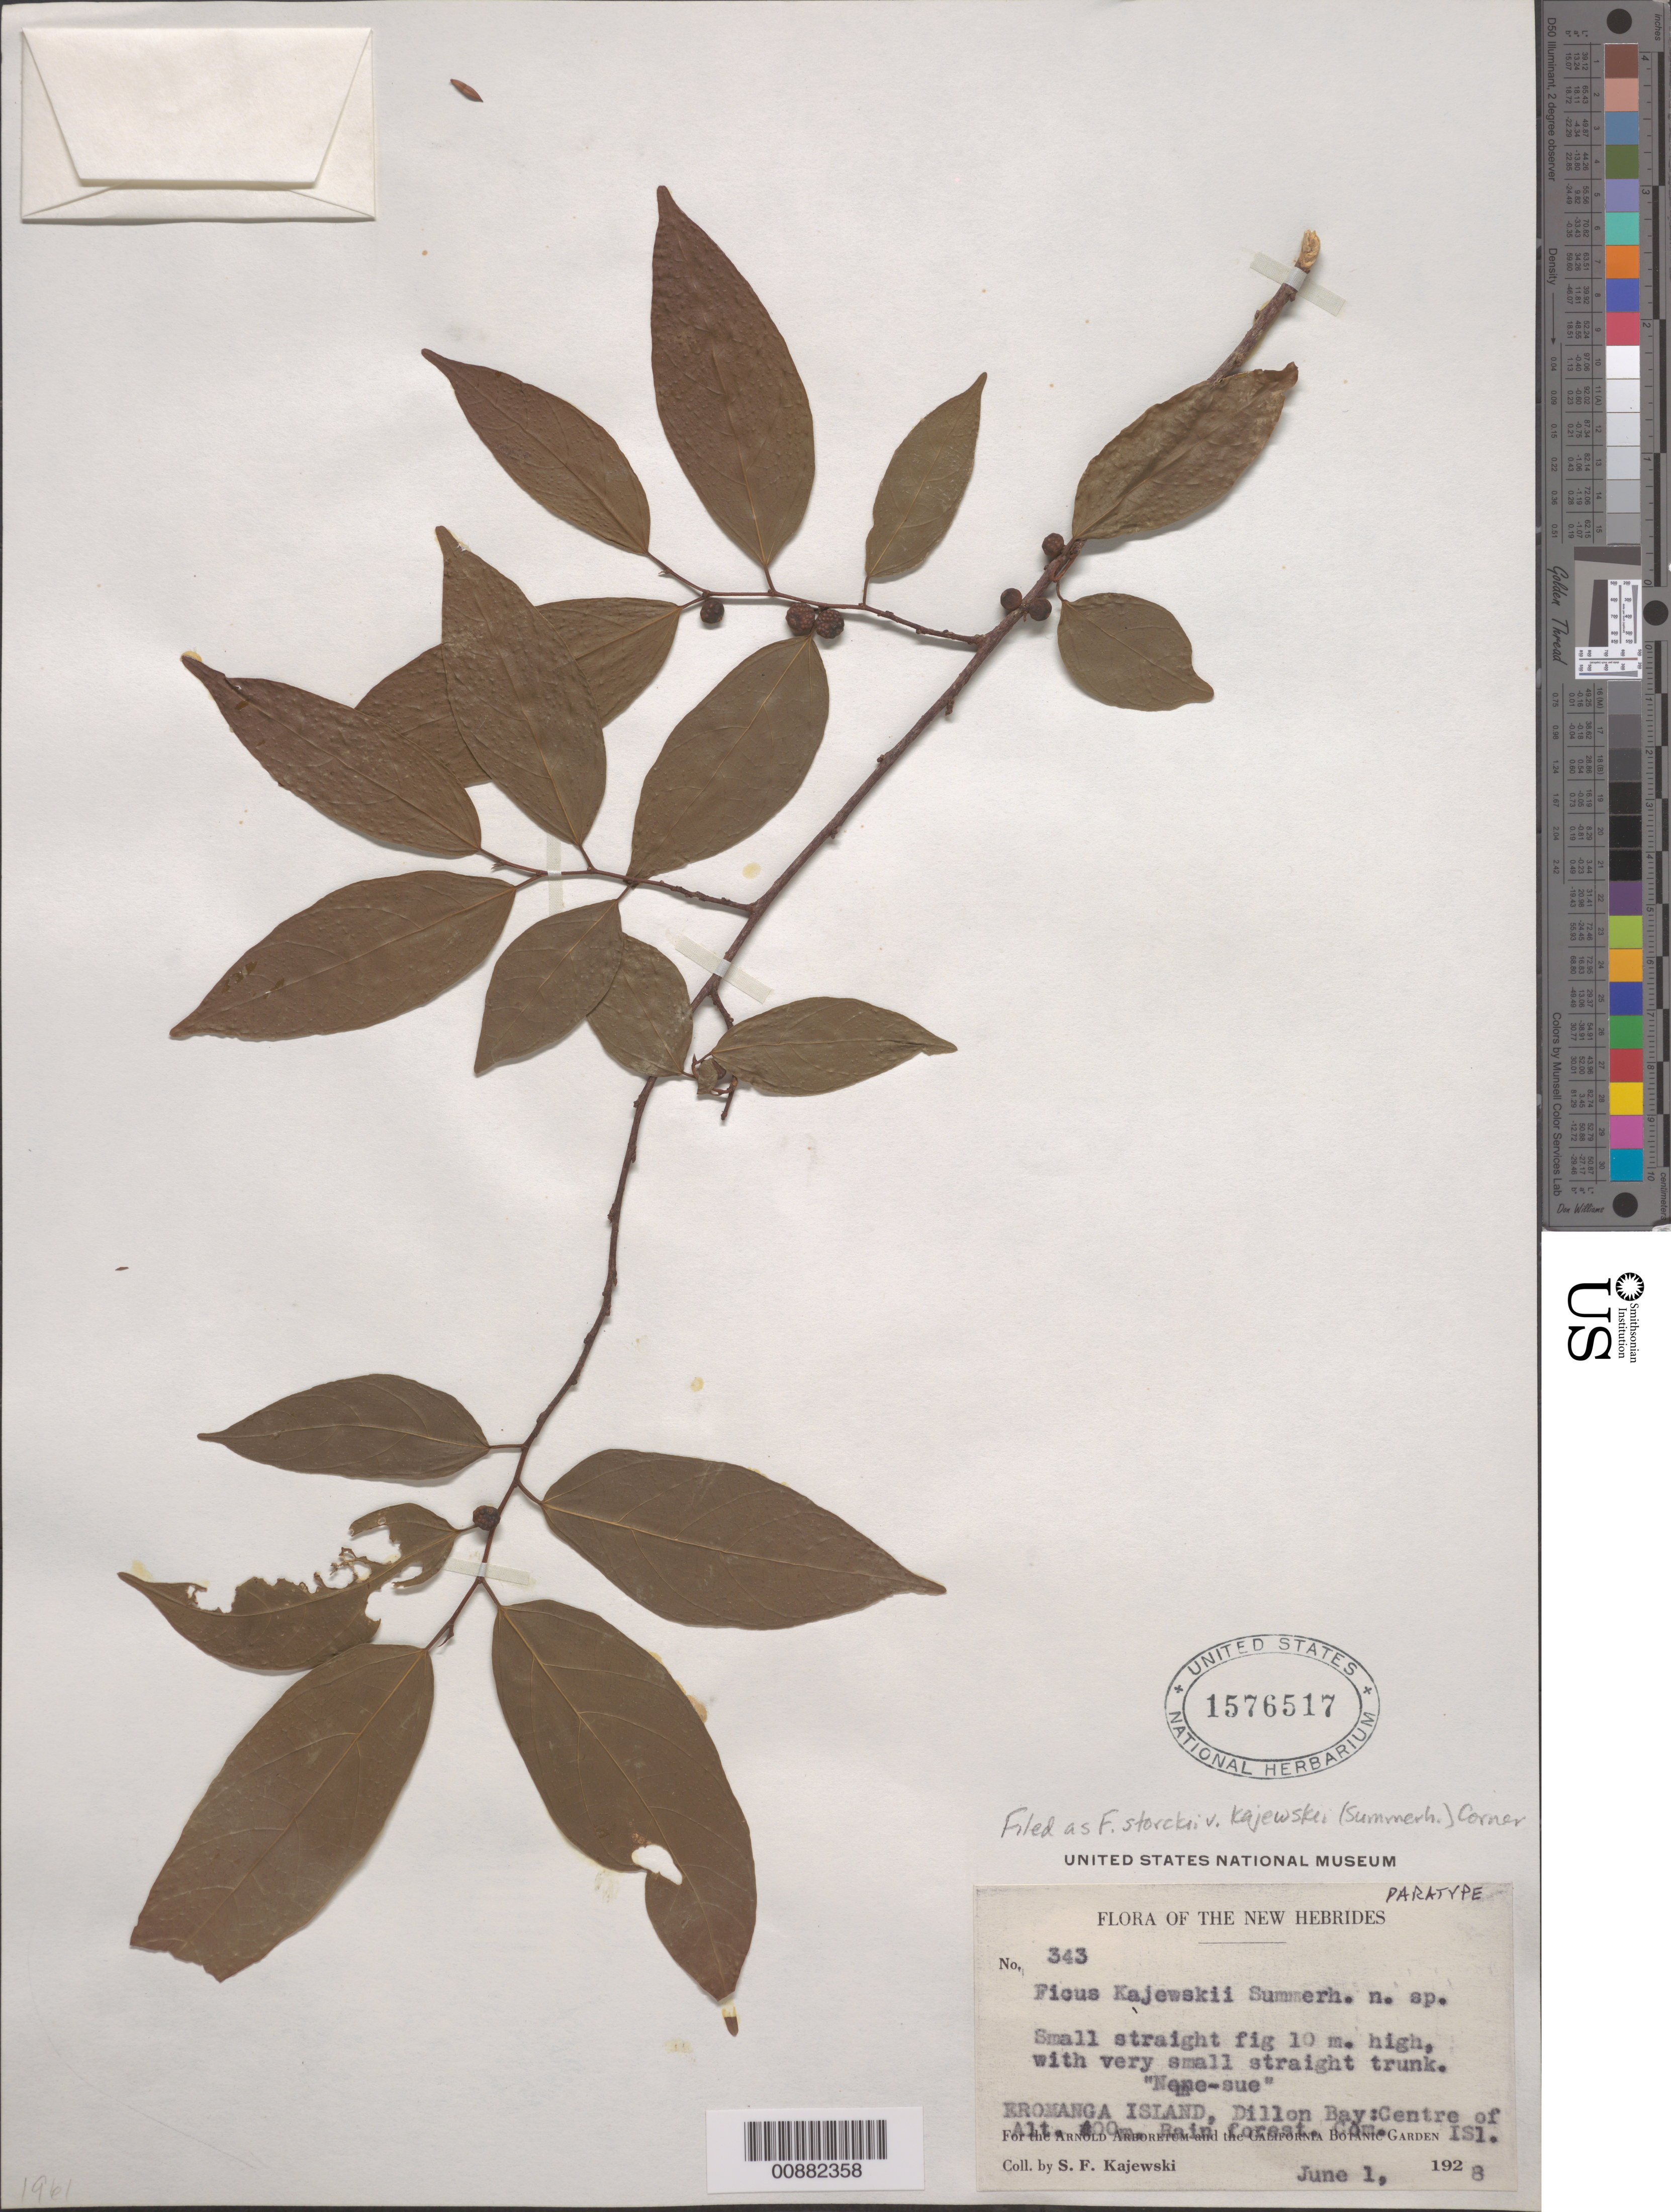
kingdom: Plantae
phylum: Tracheophyta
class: Magnoliopsida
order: Rosales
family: Moraceae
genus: Ficus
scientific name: Ficus storckii var. kajewskii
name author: Seem.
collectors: S. Kajewski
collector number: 343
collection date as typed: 01 Jun 1928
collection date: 1928-06-01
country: Vanuatu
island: Erromango [Eromanga]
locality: Dillon Bay, center of island.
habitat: Rain forest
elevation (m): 100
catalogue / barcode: US 1576517